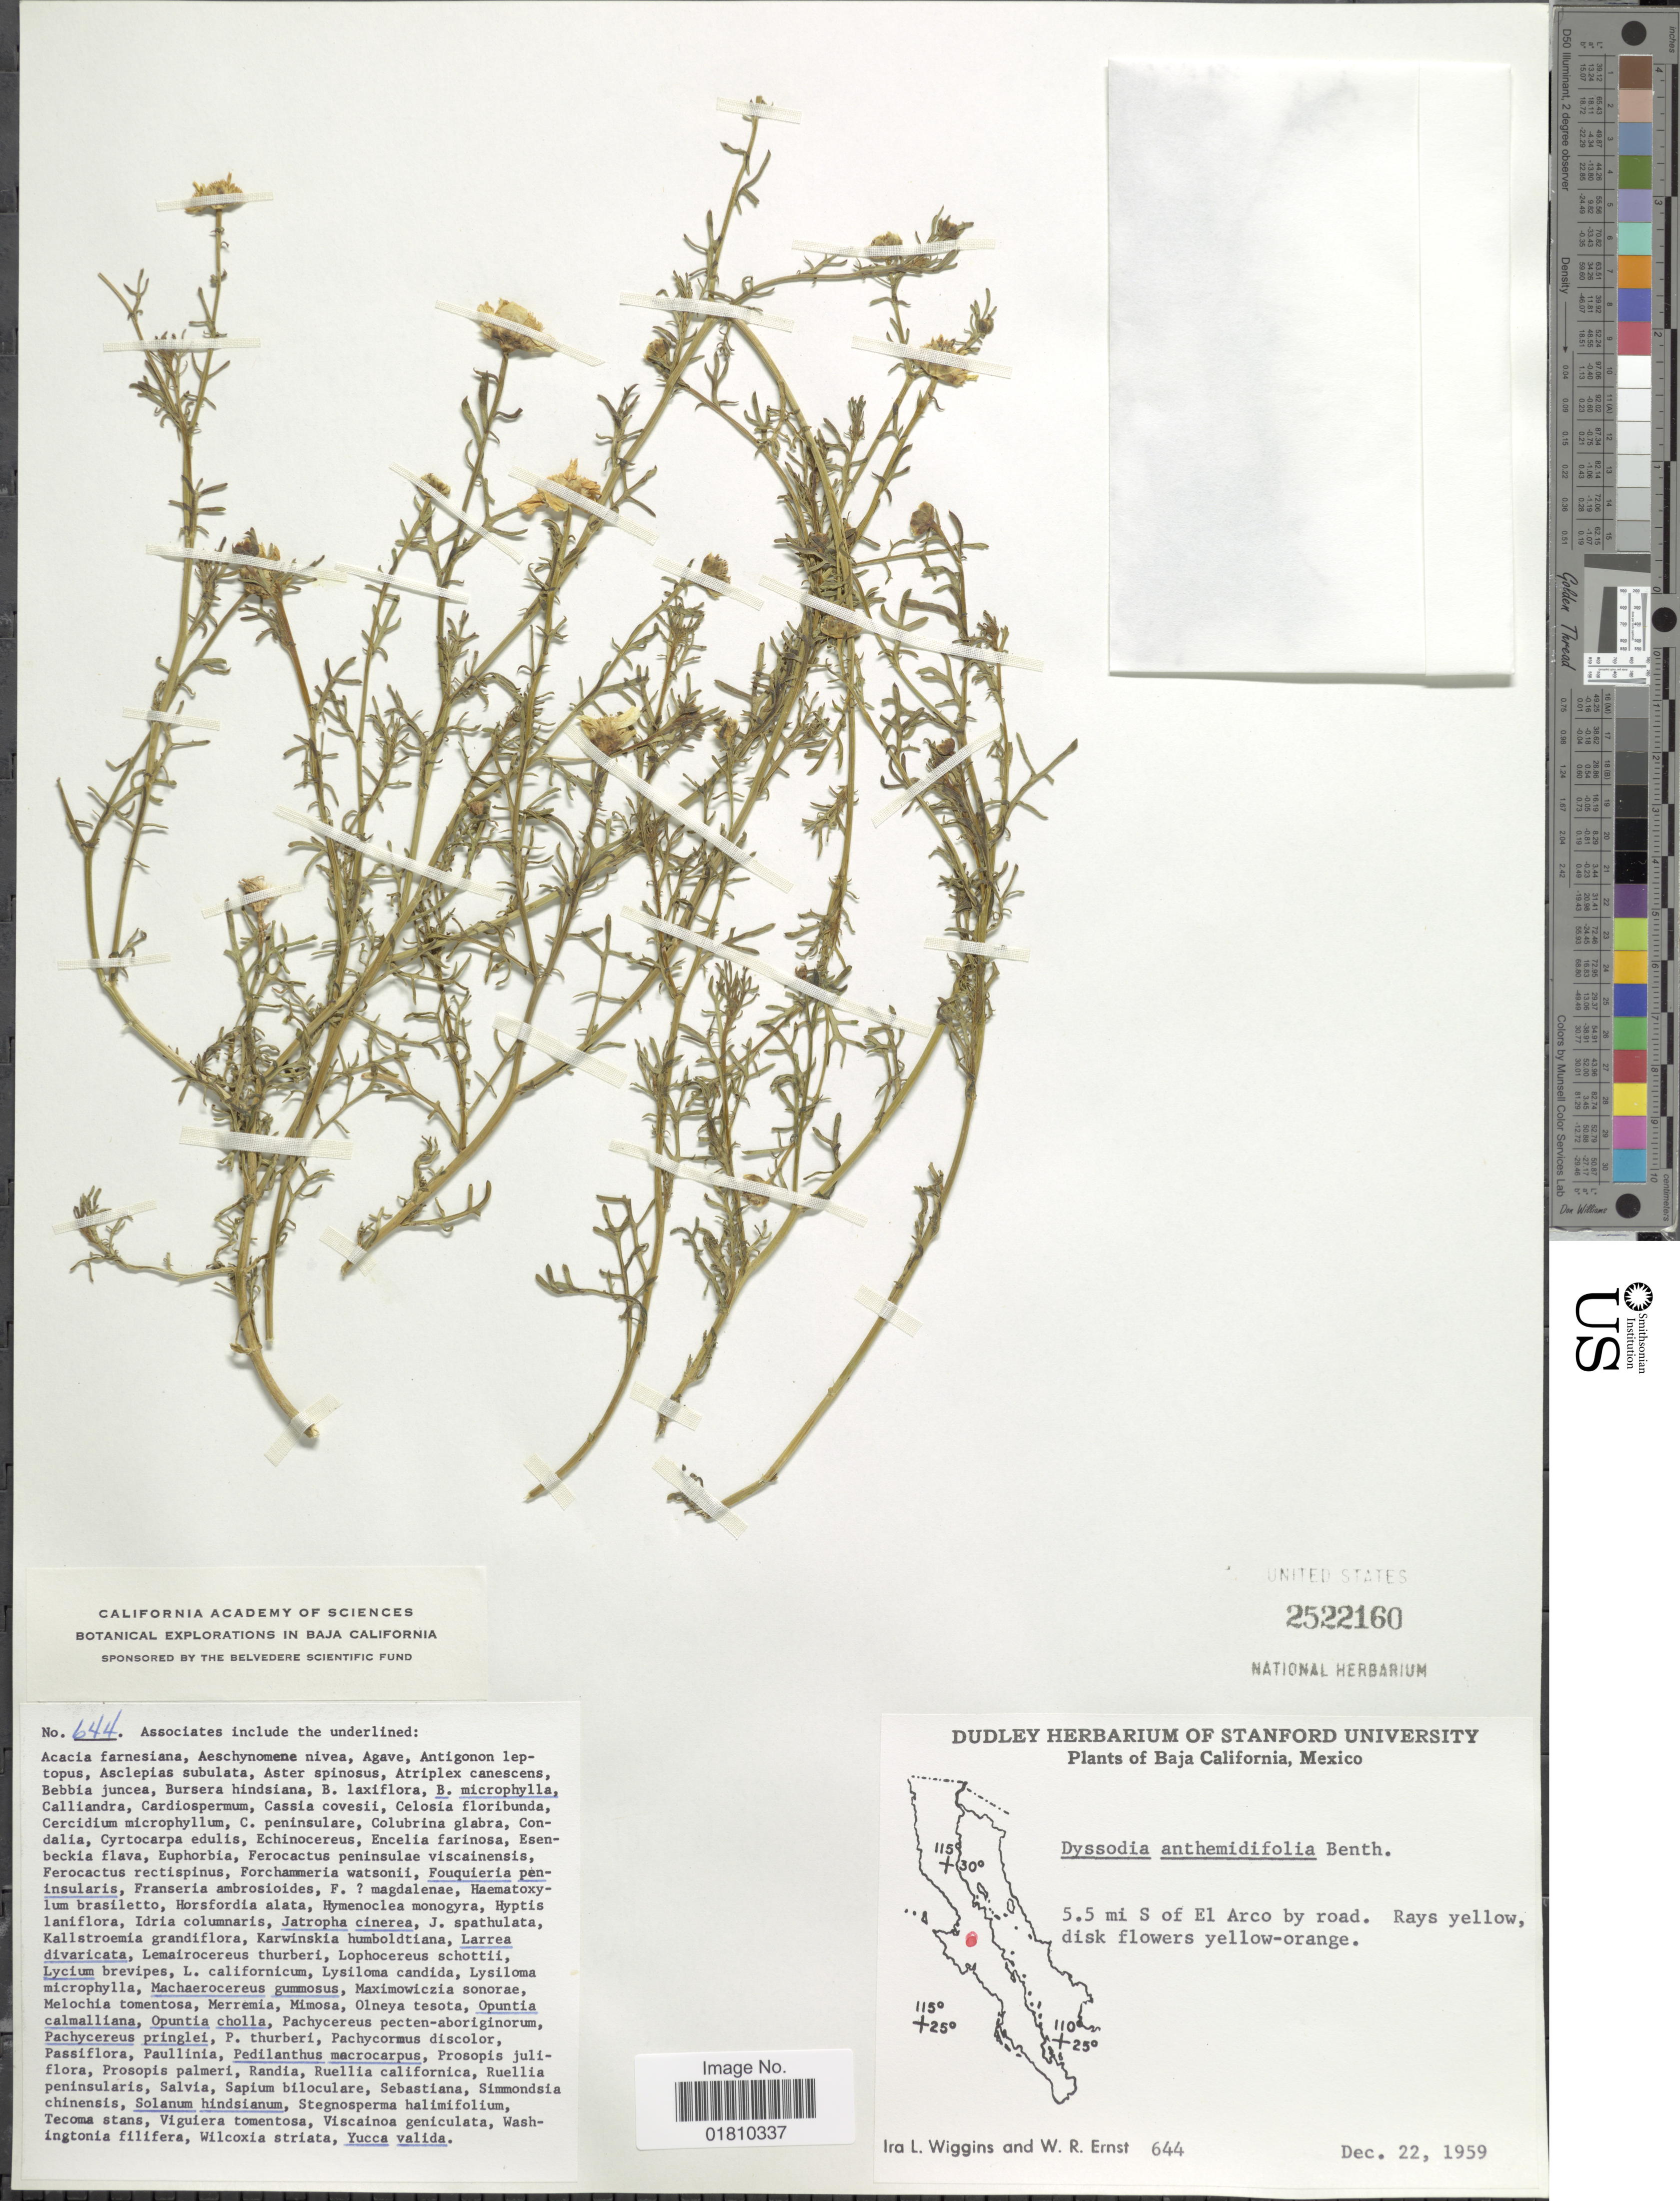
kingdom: Plantae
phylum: Tracheophyta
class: Magnoliopsida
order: Asterales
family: Asteraceae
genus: Boeberastrum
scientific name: Boeberastrum anthemidifolium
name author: Rydb.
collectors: I. L. Wiggins & W. R. Ernst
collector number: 644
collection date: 1959-12-22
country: Mexico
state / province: Baja California Sur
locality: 5.5 mi S of El Arco by road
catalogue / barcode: US 2522160